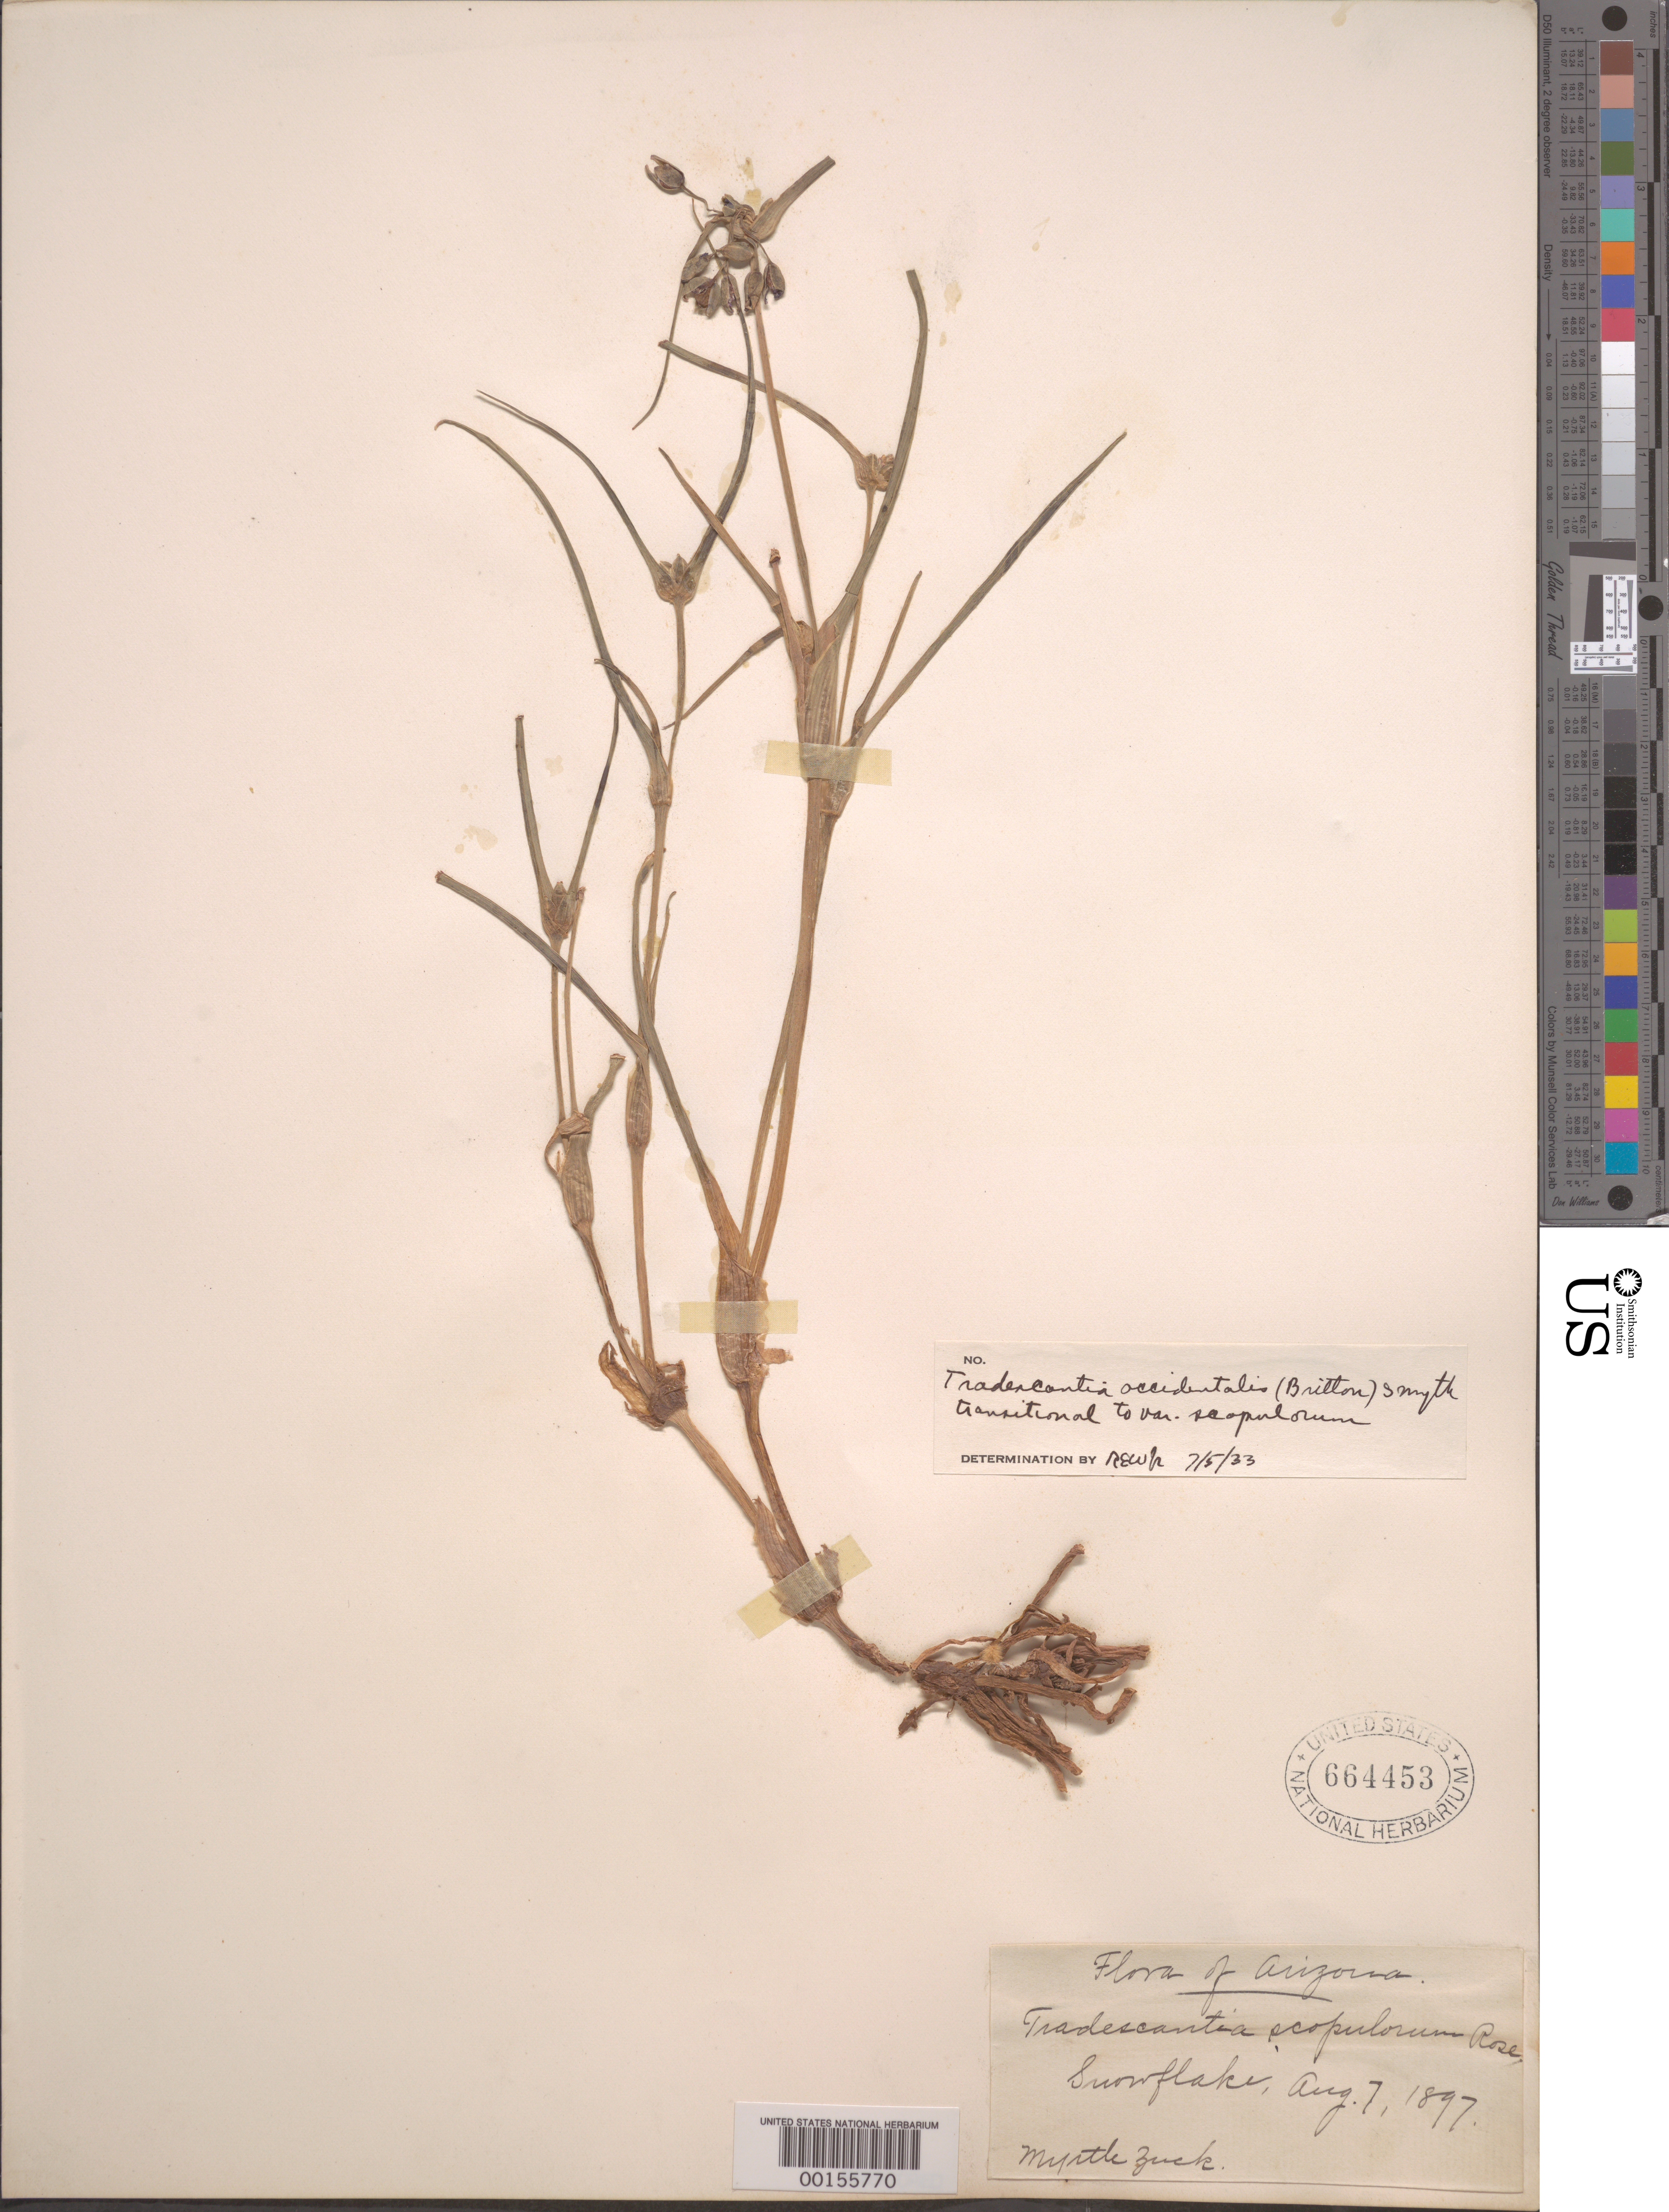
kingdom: Plantae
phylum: Tracheophyta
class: Liliopsida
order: Commelinales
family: Commelinaceae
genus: Tradescantia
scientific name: Tradescantia occidentalis var. scopulorum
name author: (Rose) E.S. Anderson & Woodson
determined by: Woodward, R. E.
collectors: M. Zuck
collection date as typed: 07 Aug 1897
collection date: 1897-08-07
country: United States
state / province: Arizona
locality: Snowflake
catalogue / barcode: US 664453